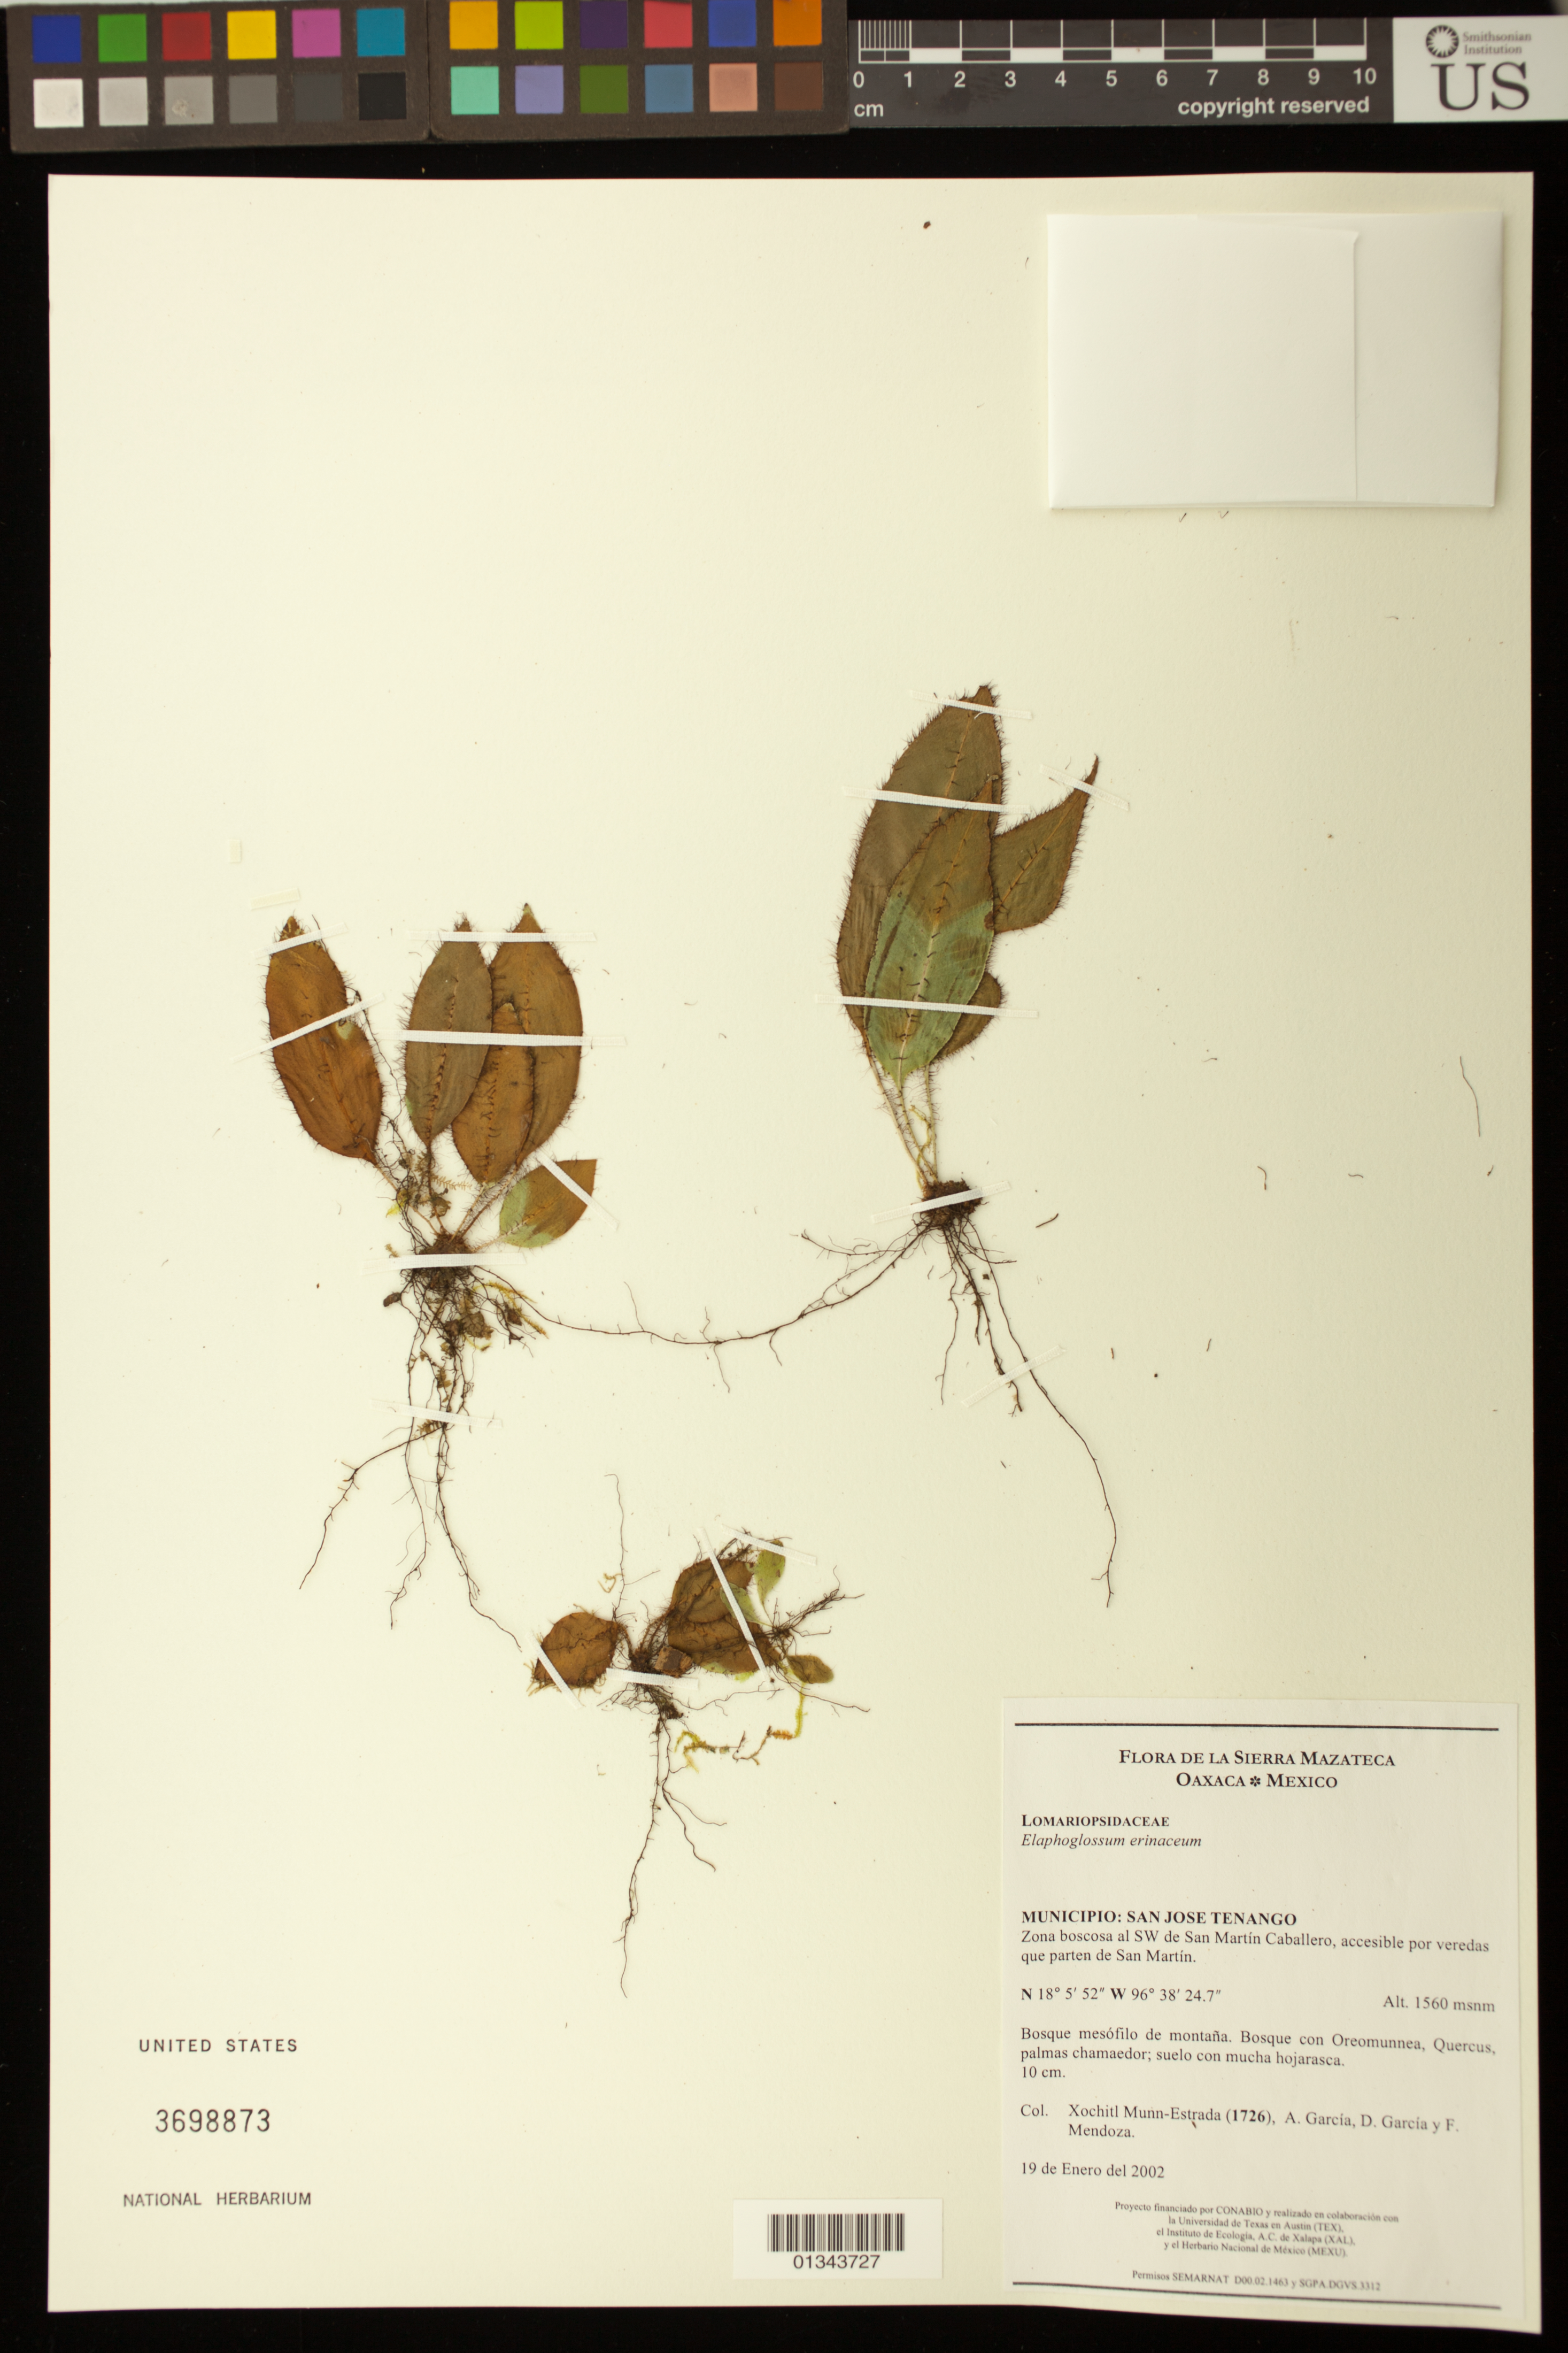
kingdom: Plantae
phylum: Tracheophyta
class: Polypodiopsida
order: Polypodiales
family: Dryopteridaceae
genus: Elaphoglossum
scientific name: Elaphoglossum erinaceum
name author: (Fée) T. Moore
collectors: X. Munn-Estrada, A. García, D. Garcia & F. Mendoza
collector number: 1726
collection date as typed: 19 de Enero del 2002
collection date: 2002-01-19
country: Mexico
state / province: Oaxaca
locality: San Jose Tenango, Zona boscosa al SW de San Martin Caballero, accesible por veredas que parten de San Martin.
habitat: Bosque mesofilo de montana.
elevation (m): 1560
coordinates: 18 05 52 N, 96 38 24.7 W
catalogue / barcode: US 3698873